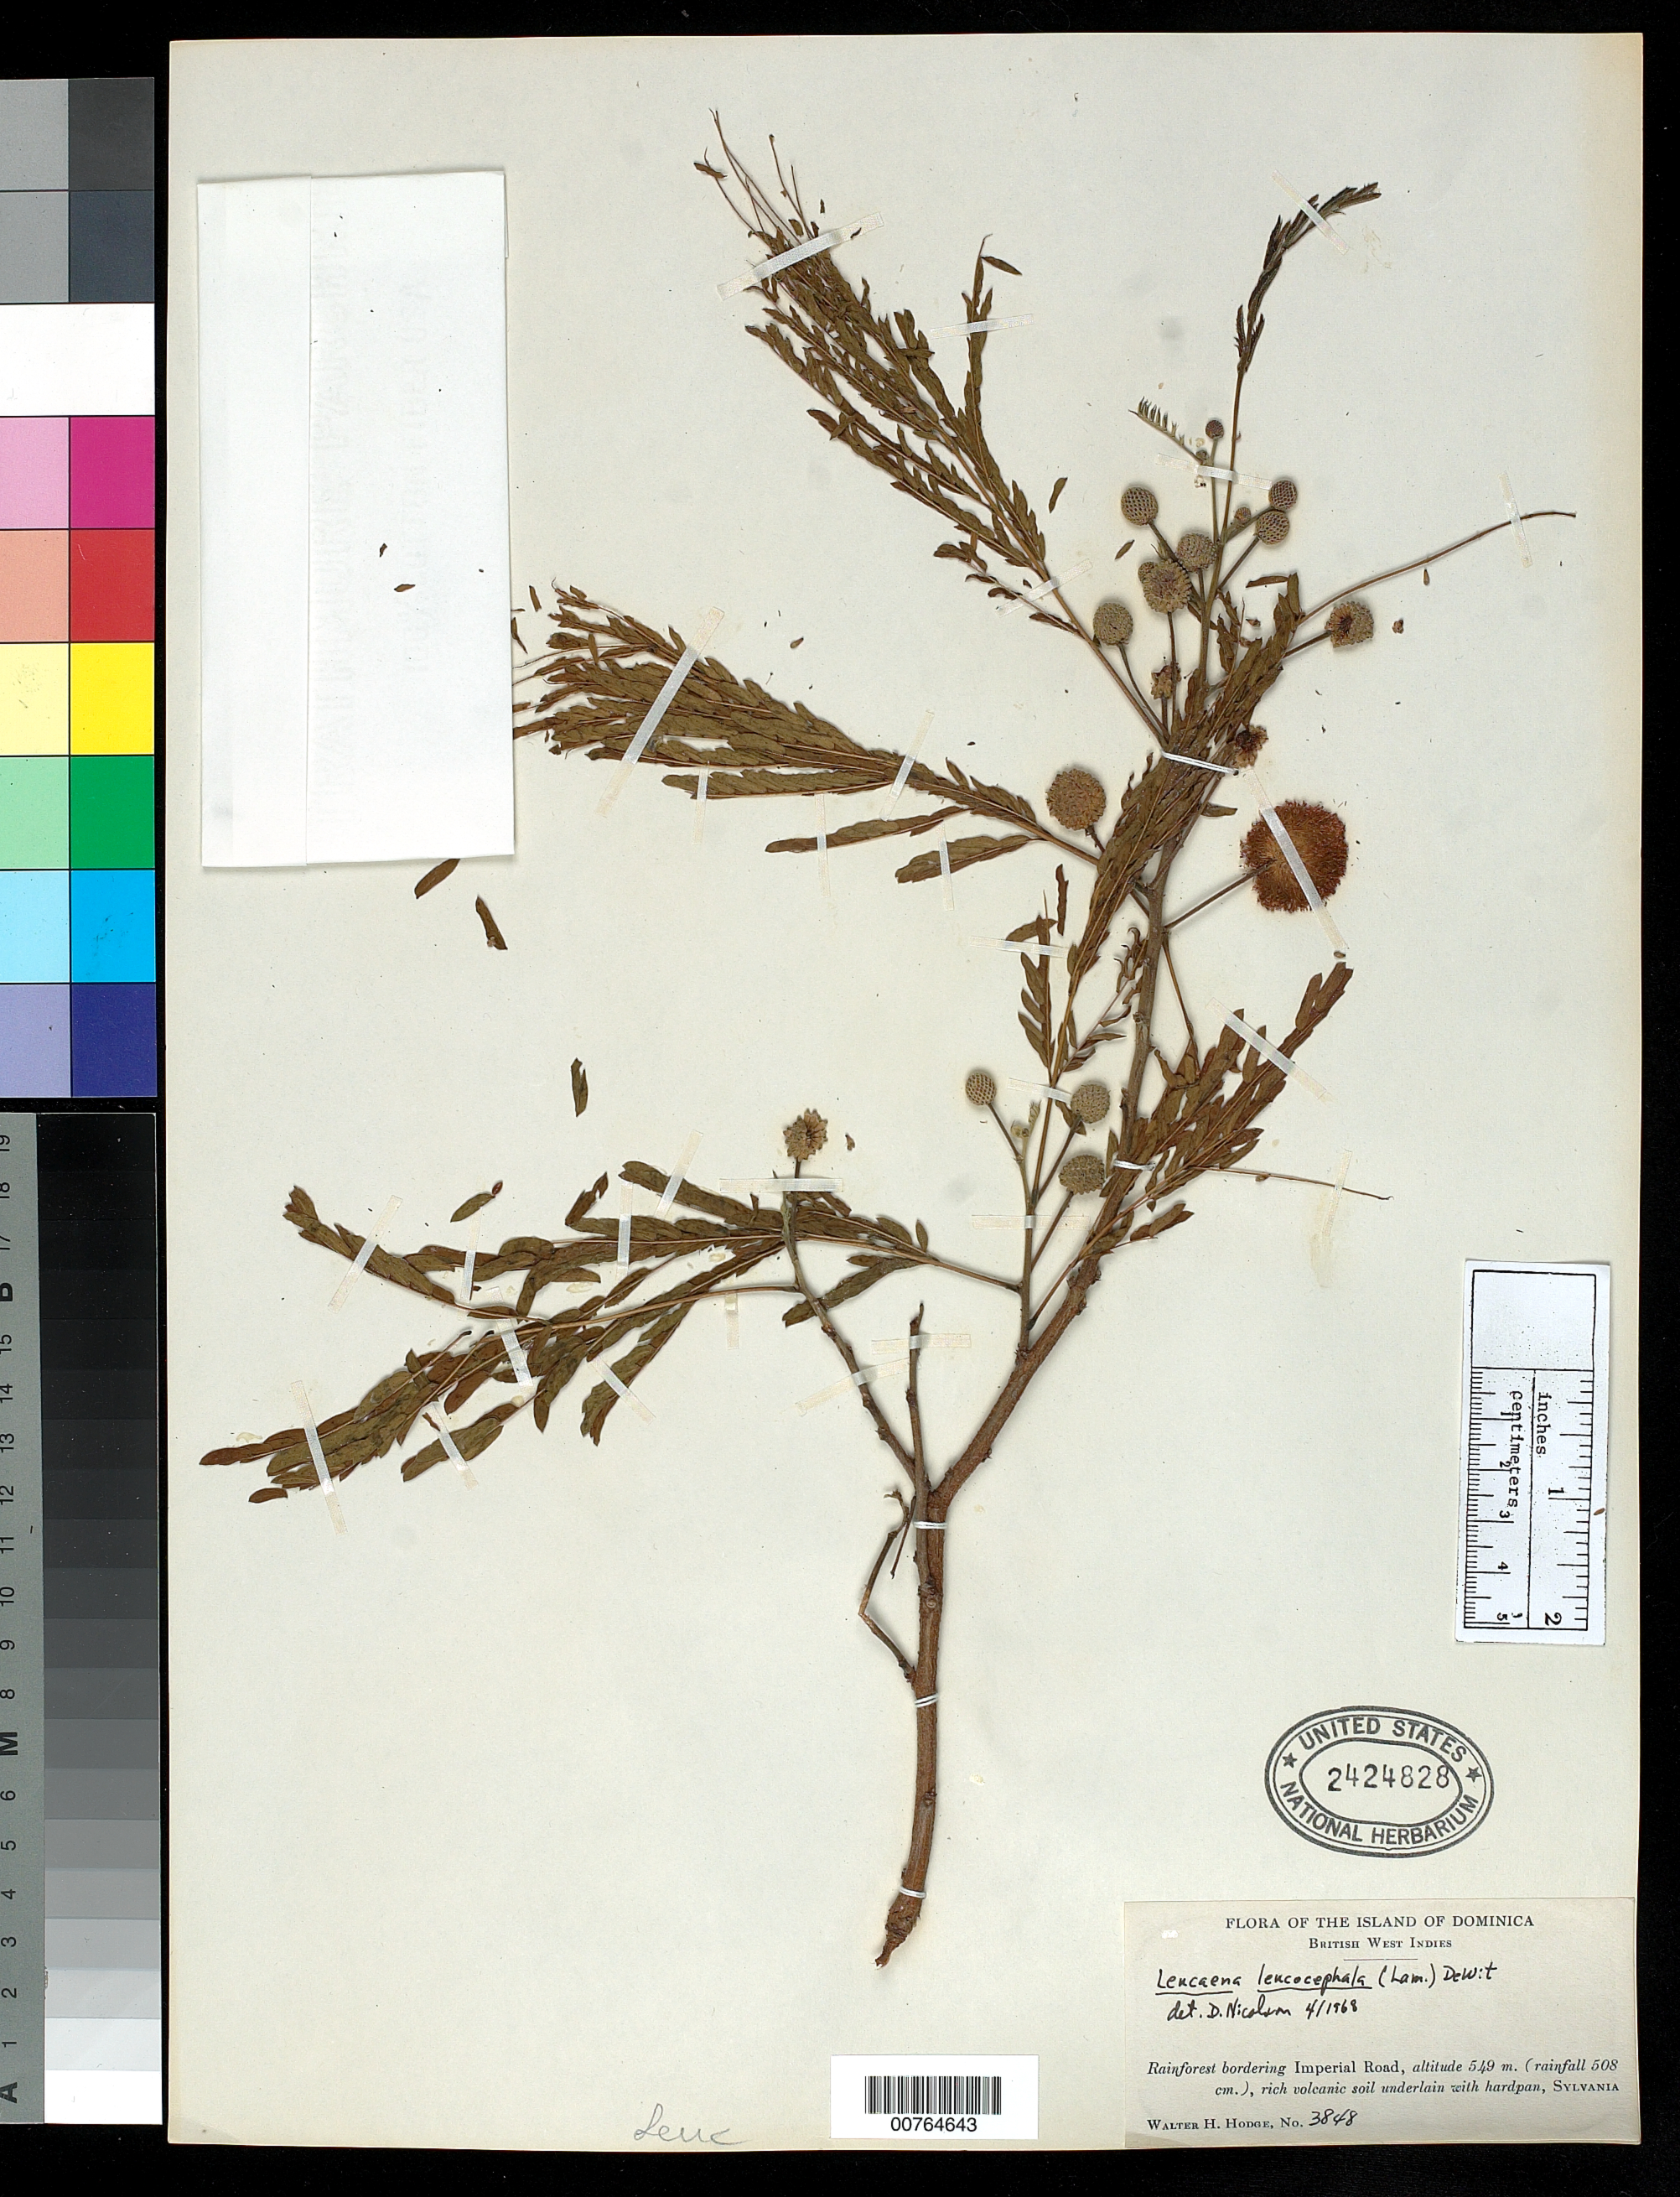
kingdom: Plantae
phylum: Tracheophyta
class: Magnoliopsida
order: Fabales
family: Fabaceae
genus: Leucaena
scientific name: Leucaena leucocephala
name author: (Lam.) de Wit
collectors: W. Hodge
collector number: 3848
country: Dominica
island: Dominica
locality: Sylvania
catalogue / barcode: US 2424828